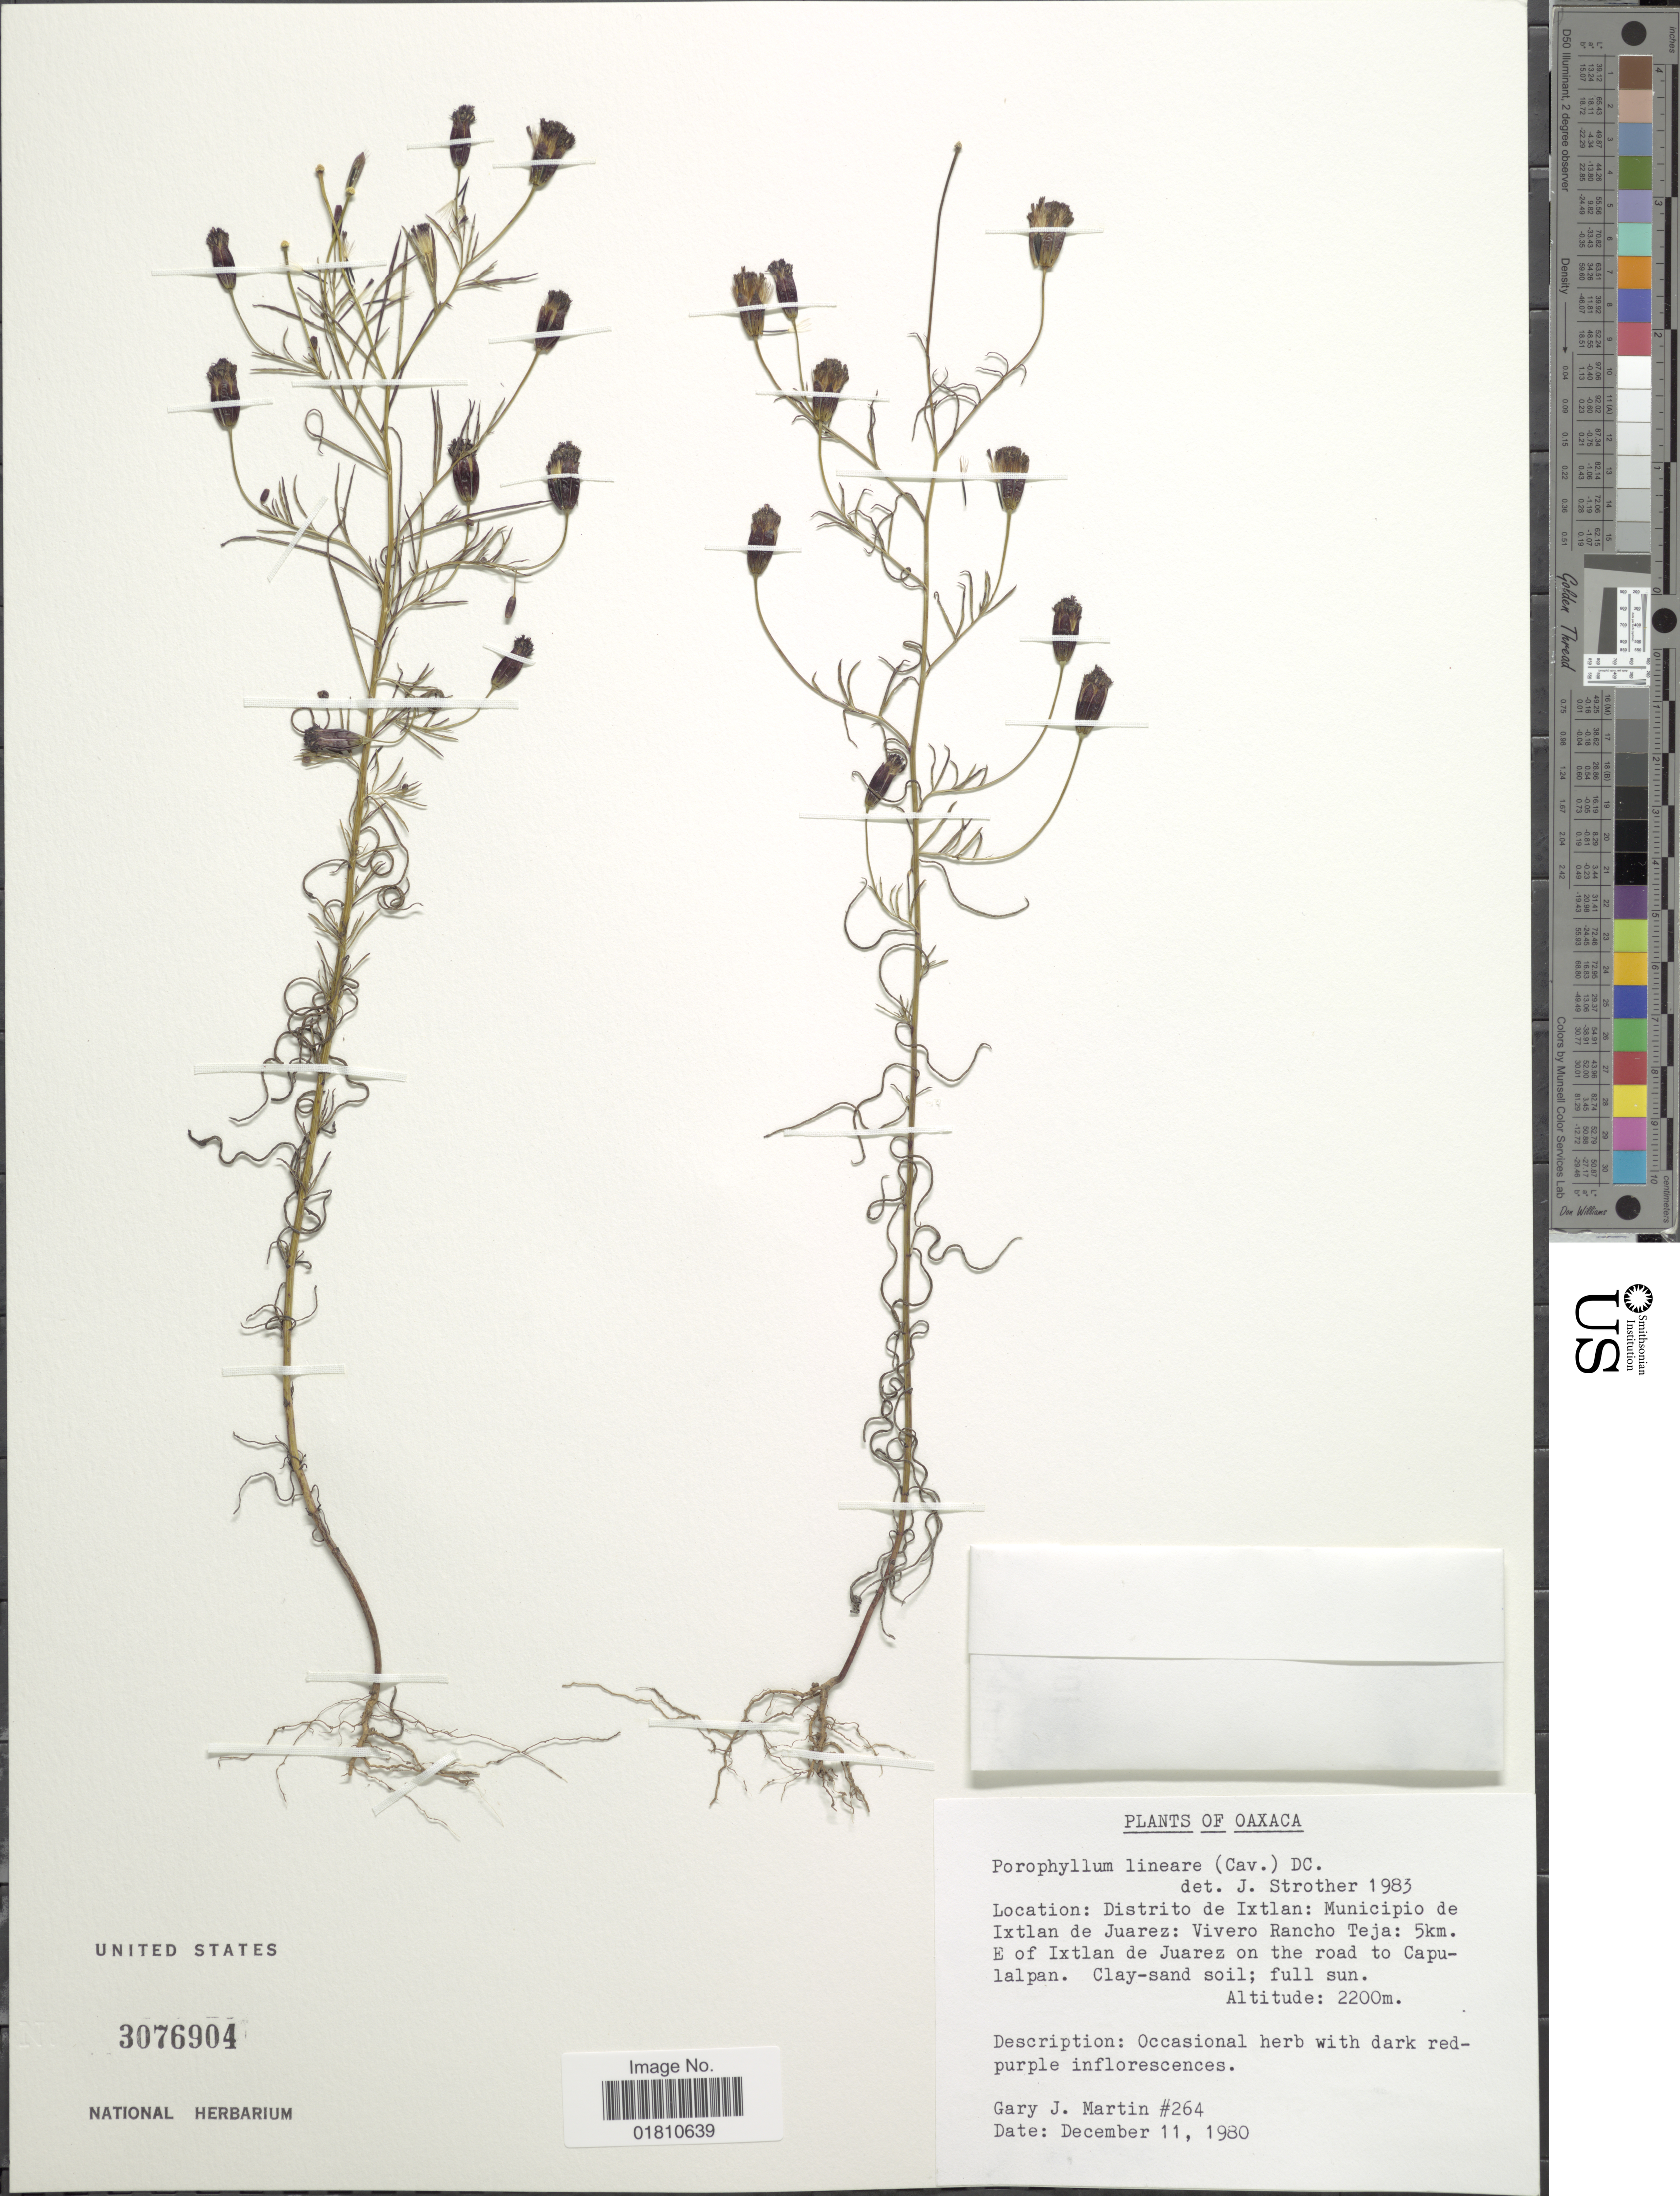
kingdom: Plantae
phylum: Tracheophyta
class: Magnoliopsida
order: Asterales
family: Asteraceae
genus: Porophyllum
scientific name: Porophyllum linaria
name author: (Cav.) DC.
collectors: G. J. Martin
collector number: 264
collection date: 1980-12-11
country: Mexico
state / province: Oaxaca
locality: Distrito de Ixtlan: Municipio de Ixtlan de Juarez: Vivero Rancho Teja: 5km. E of Ixtlan de Juarez on the road to Capulalpan.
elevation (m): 2200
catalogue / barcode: US 3076904